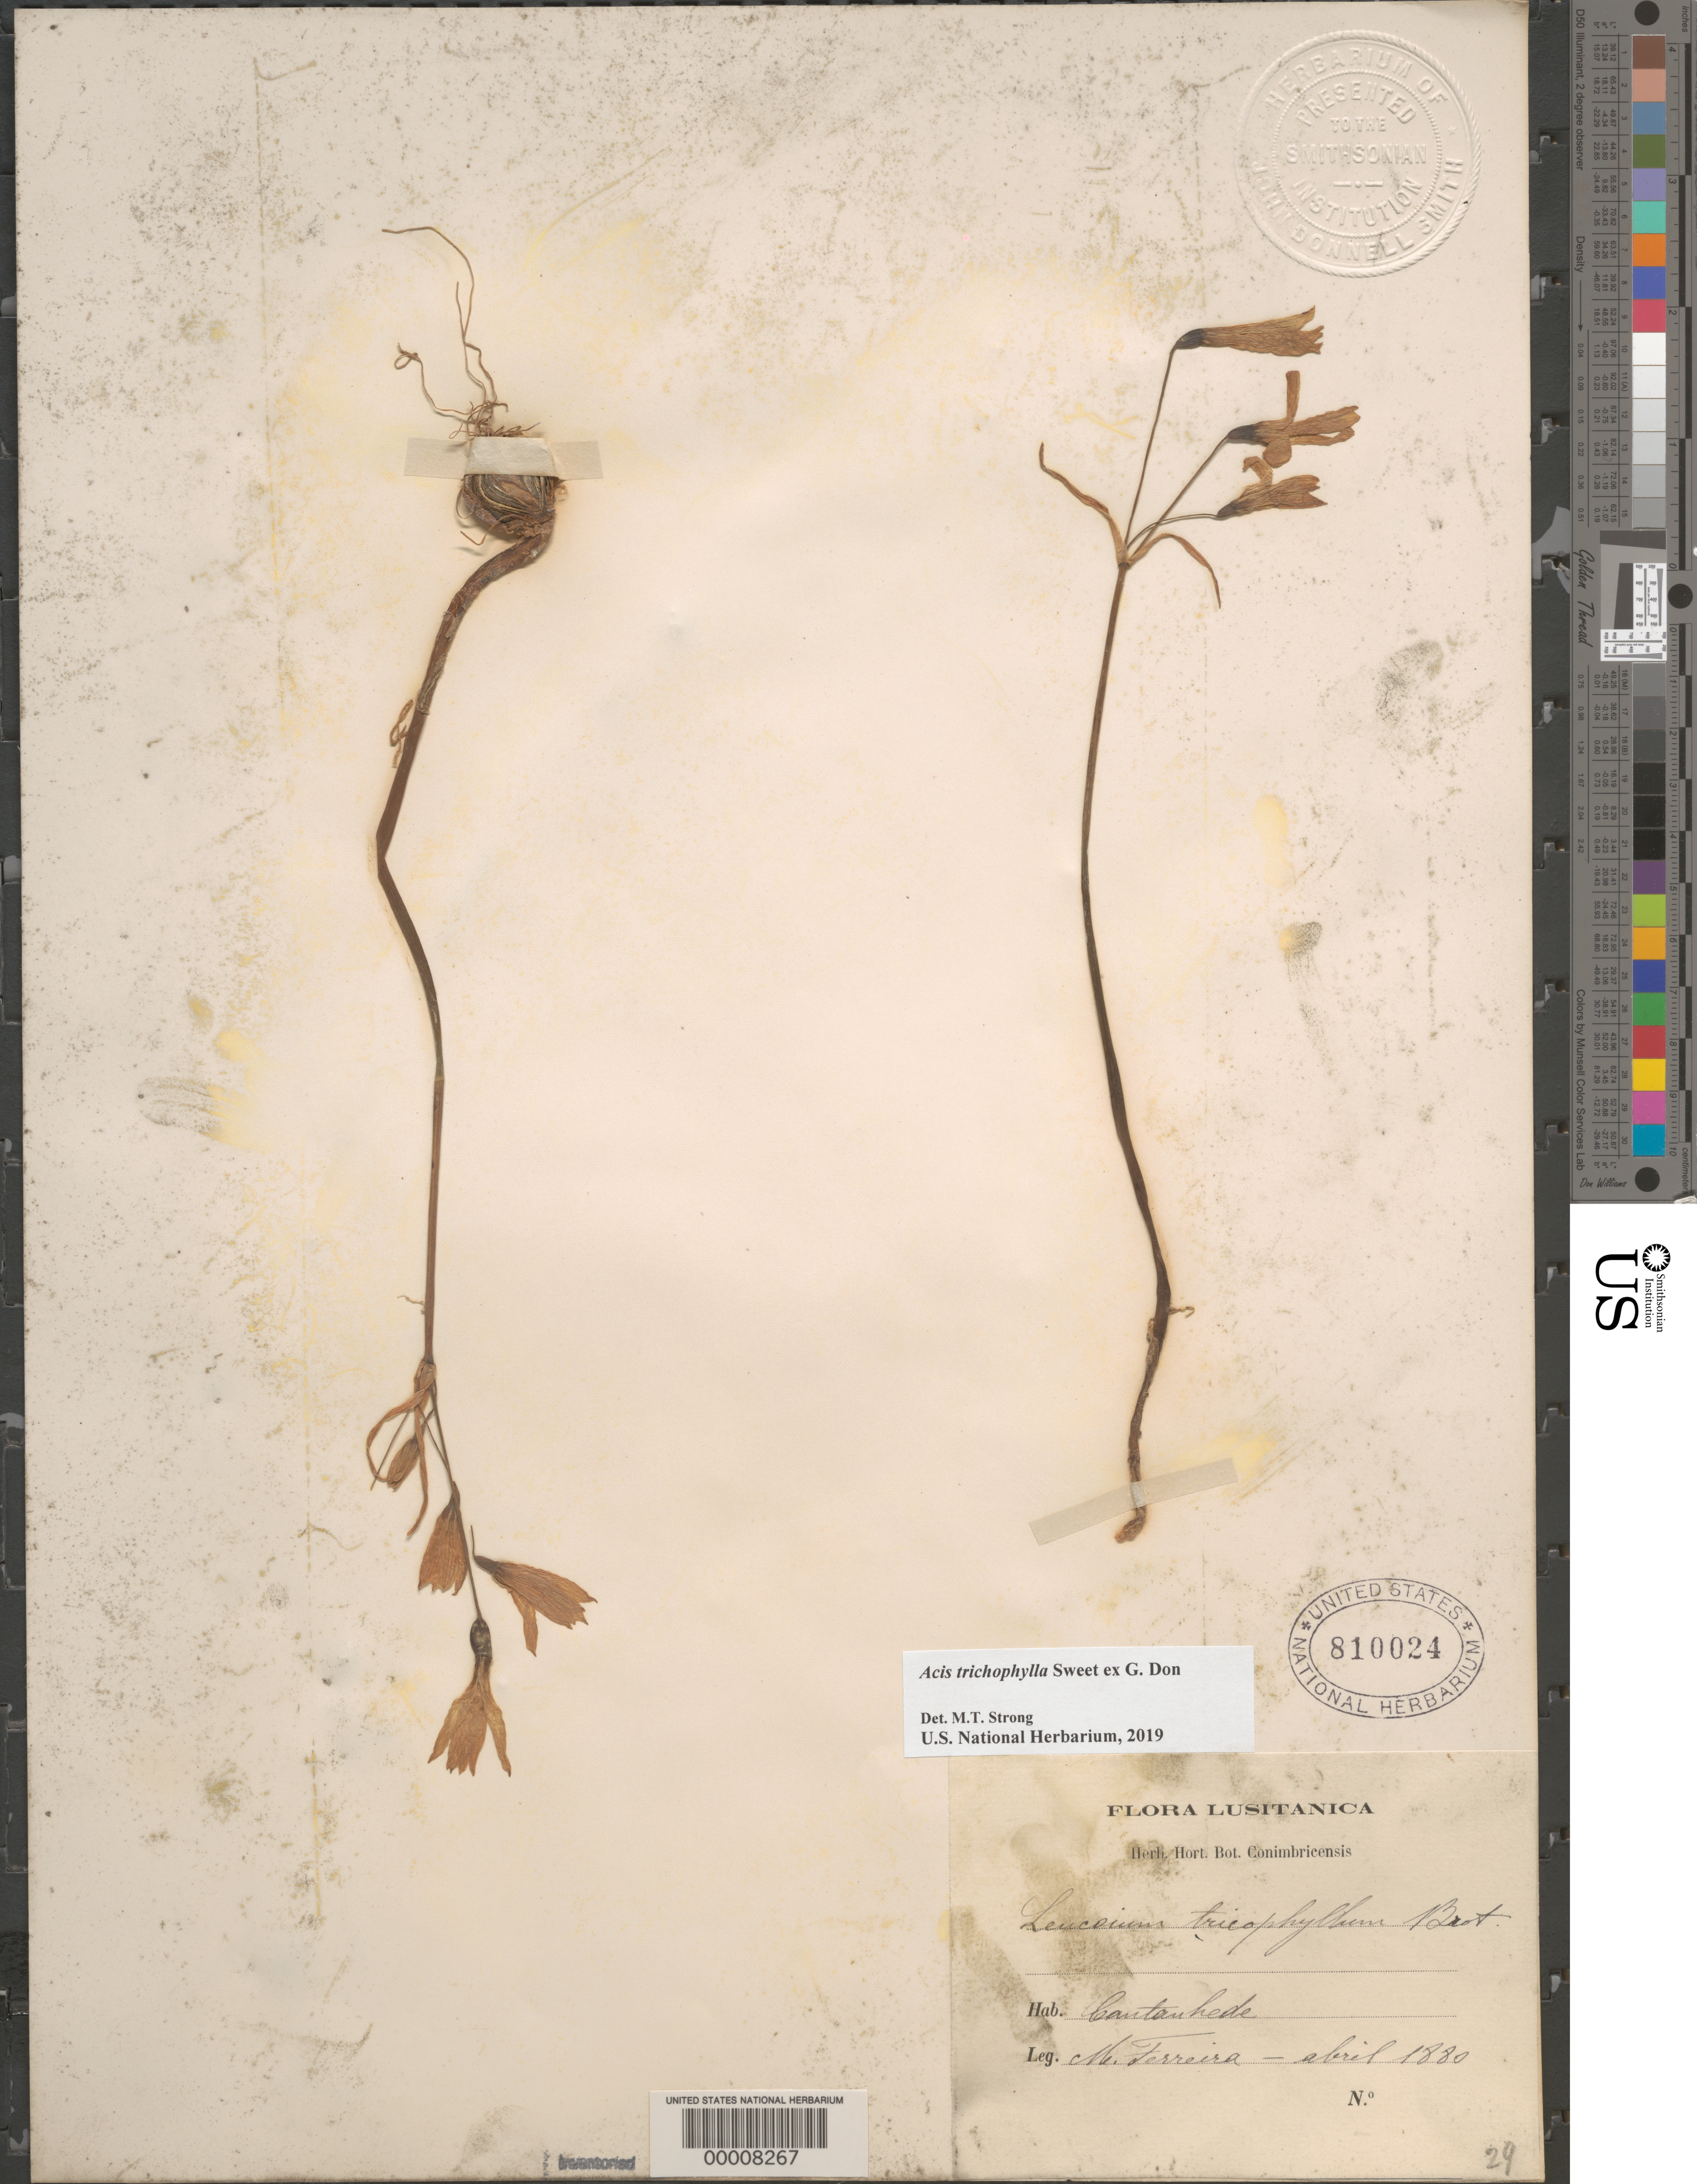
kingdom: Plantae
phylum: Tracheophyta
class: Liliopsida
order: Asparagales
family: Amaryllidaceae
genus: Acis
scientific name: Acis trichophylla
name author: Sweet ex G. Don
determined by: Strong, Mark T., (BOT), Smithsonian Institution - National Museum of Natural History (UNITED STATES)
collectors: M. Ferreira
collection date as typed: Apr 1880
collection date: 1880-04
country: Portugal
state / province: Coimbra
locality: Cantanhede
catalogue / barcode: US 810024